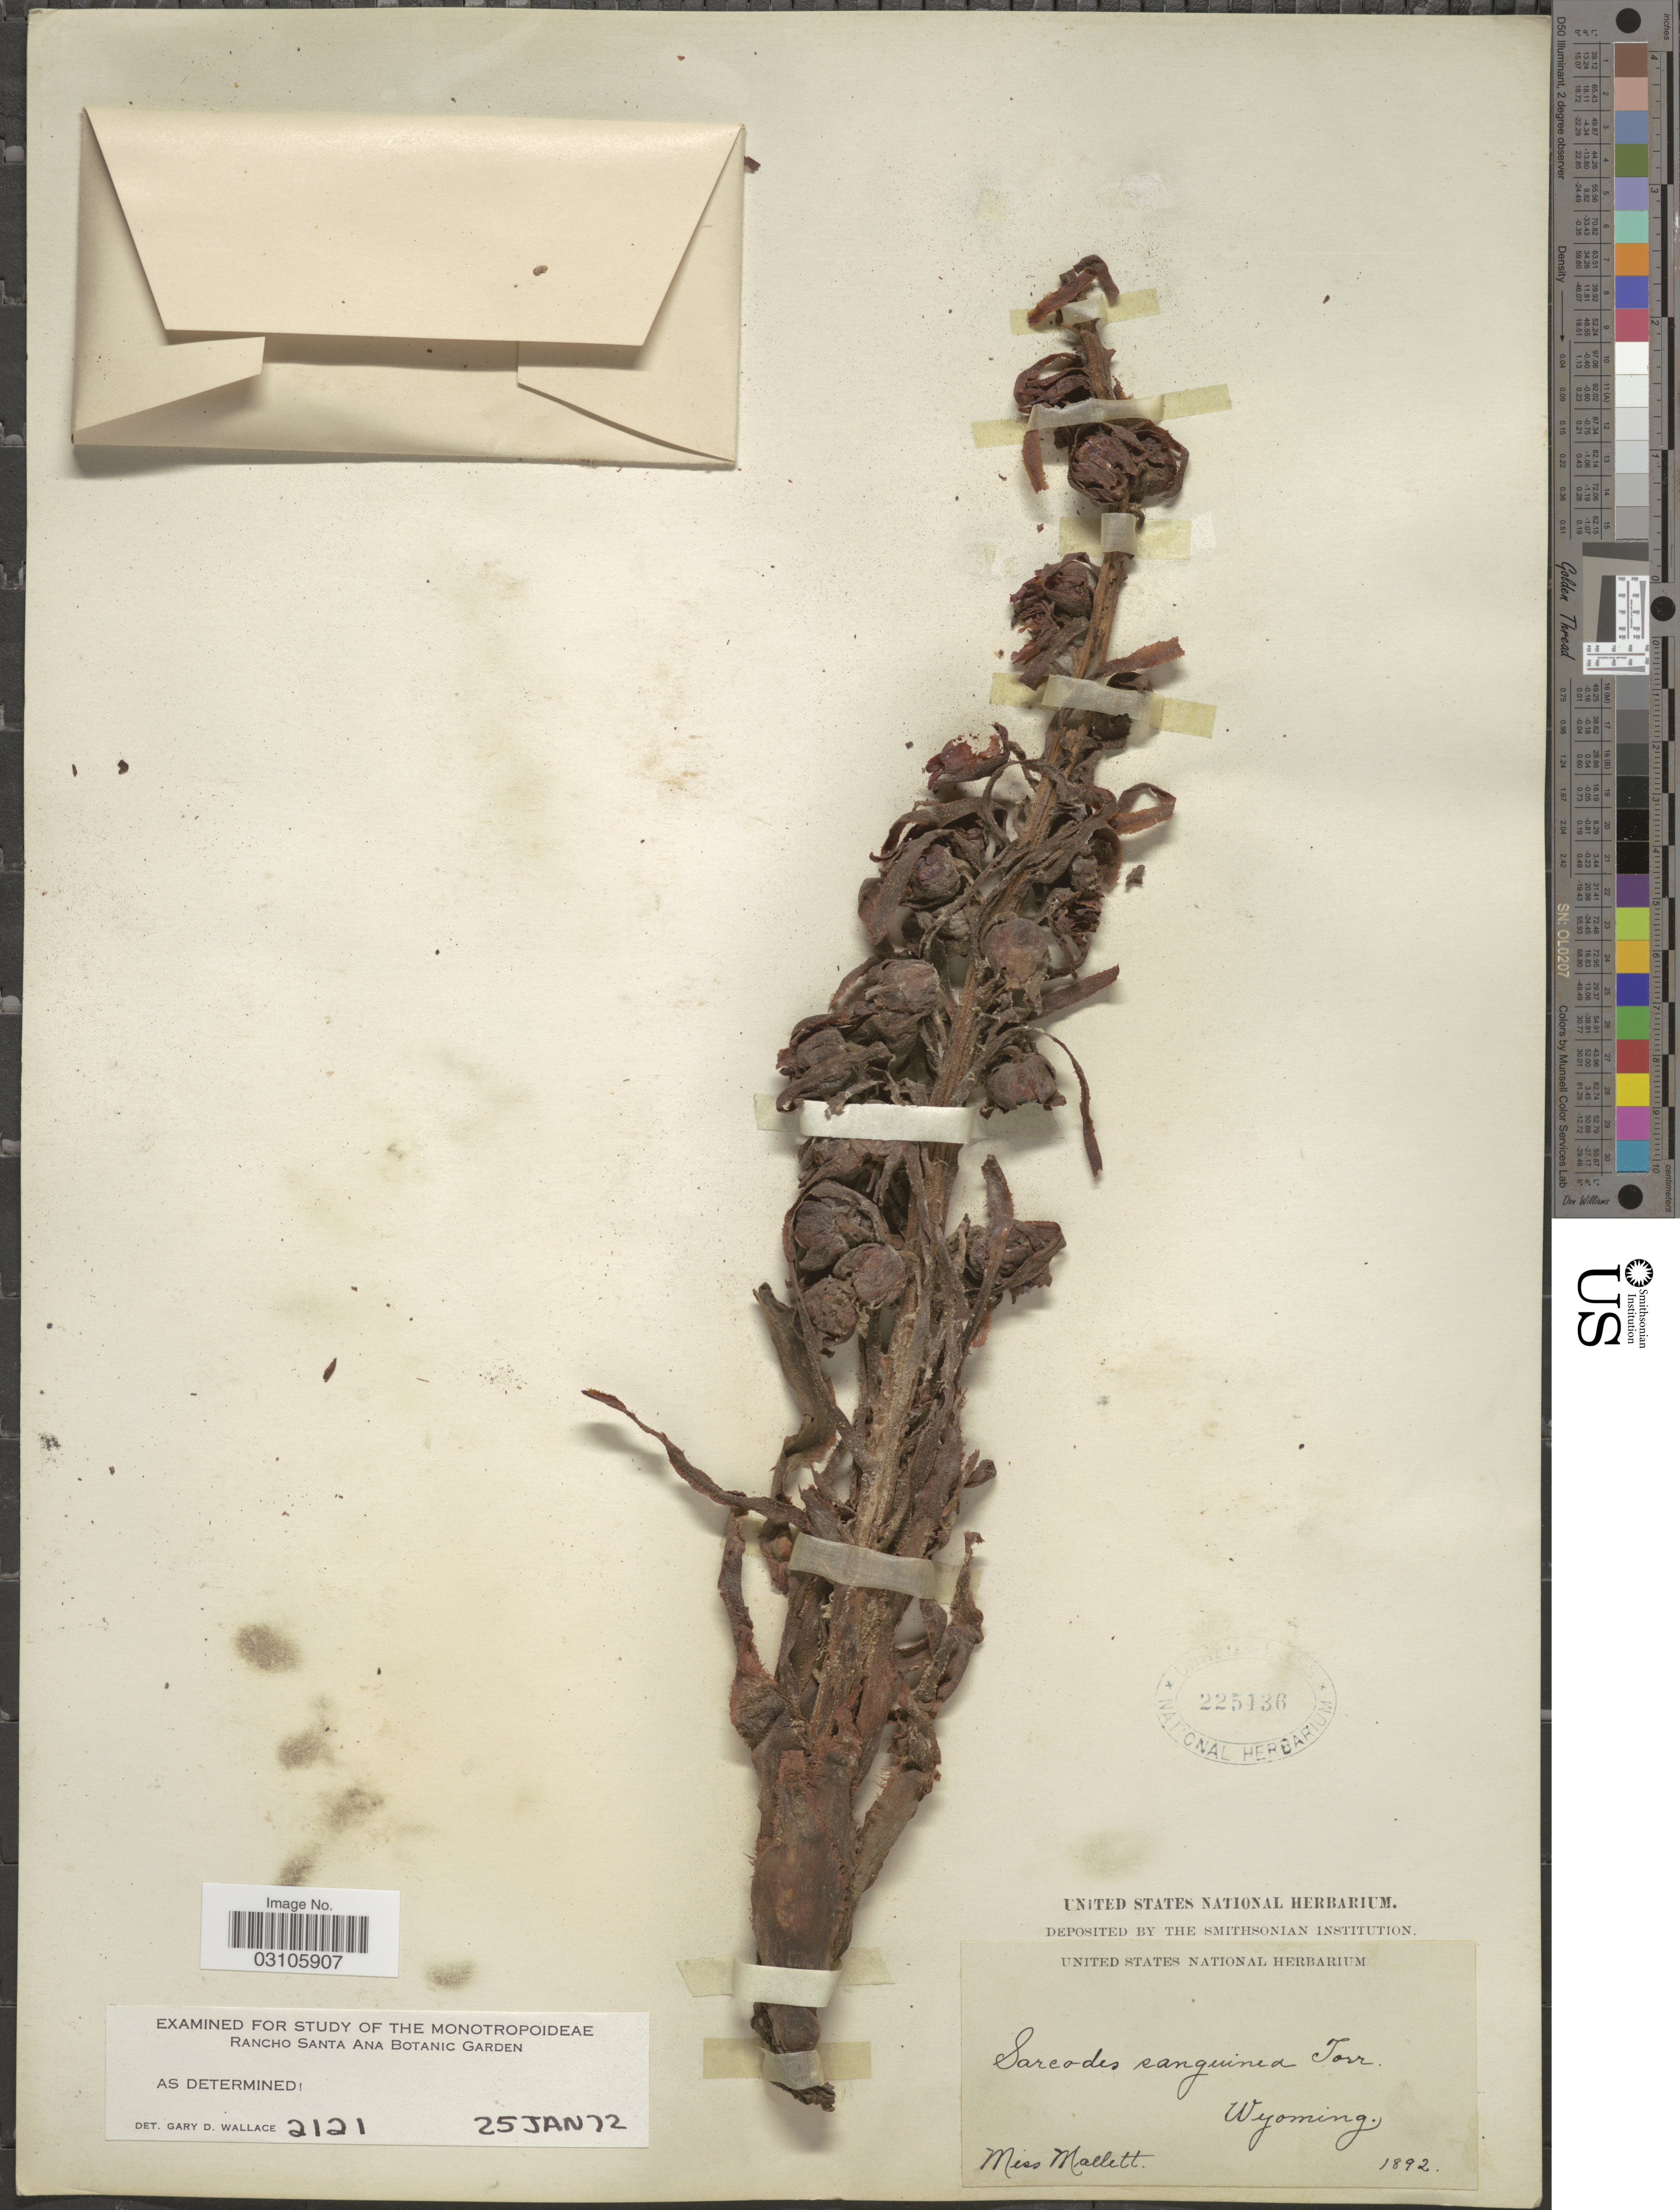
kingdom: Plantae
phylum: Tracheophyta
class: Magnoliopsida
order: Ericales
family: Ericaceae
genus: Sarcodes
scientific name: Sarcodes sanguinea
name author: Torr.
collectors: Miss Mallett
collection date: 1892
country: United States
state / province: Wyoming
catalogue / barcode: US 225136